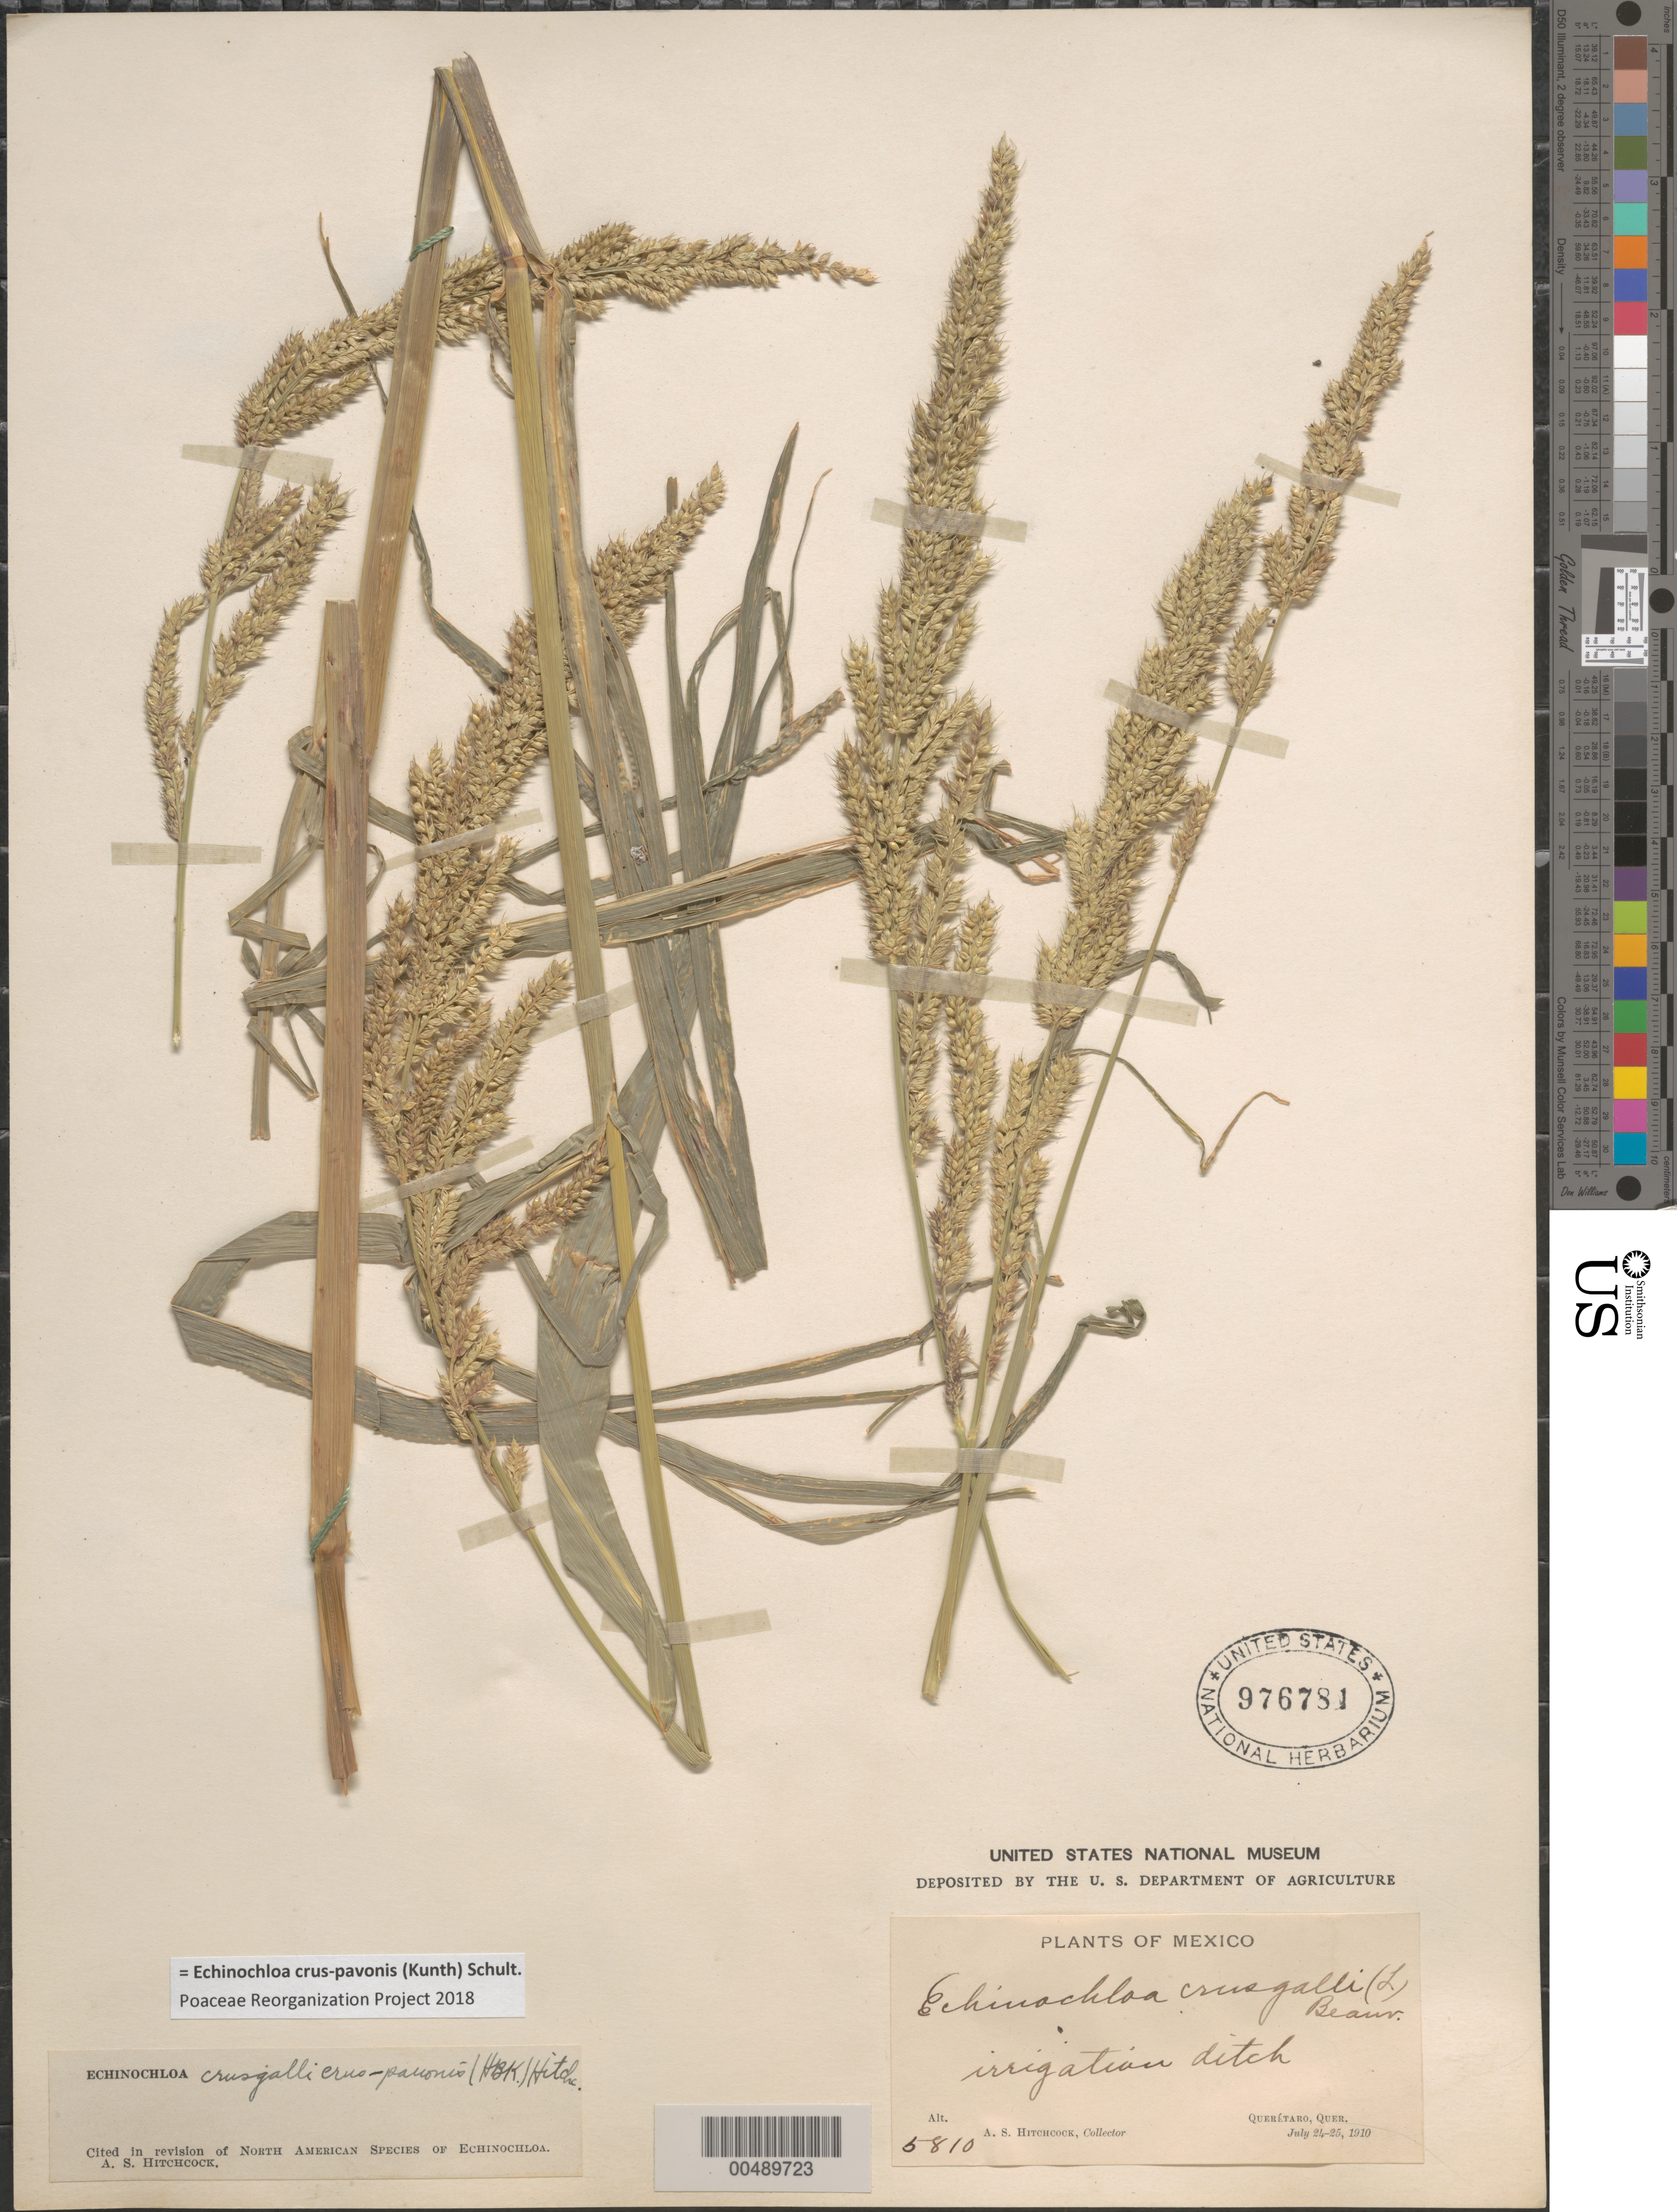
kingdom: Plantae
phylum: Tracheophyta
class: Liliopsida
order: Poales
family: Poaceae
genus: Echinochloa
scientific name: Echinochloa crus-pavonis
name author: (Kunth) Schult.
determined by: Poaceae Reorganization Project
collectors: A. S. Hitchcock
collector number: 5810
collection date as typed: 24 Jul 1910 to 25 Jul 1910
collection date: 1910-07-24/1910-07-25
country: Mexico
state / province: Querétaro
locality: Querétaro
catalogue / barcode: US 976781